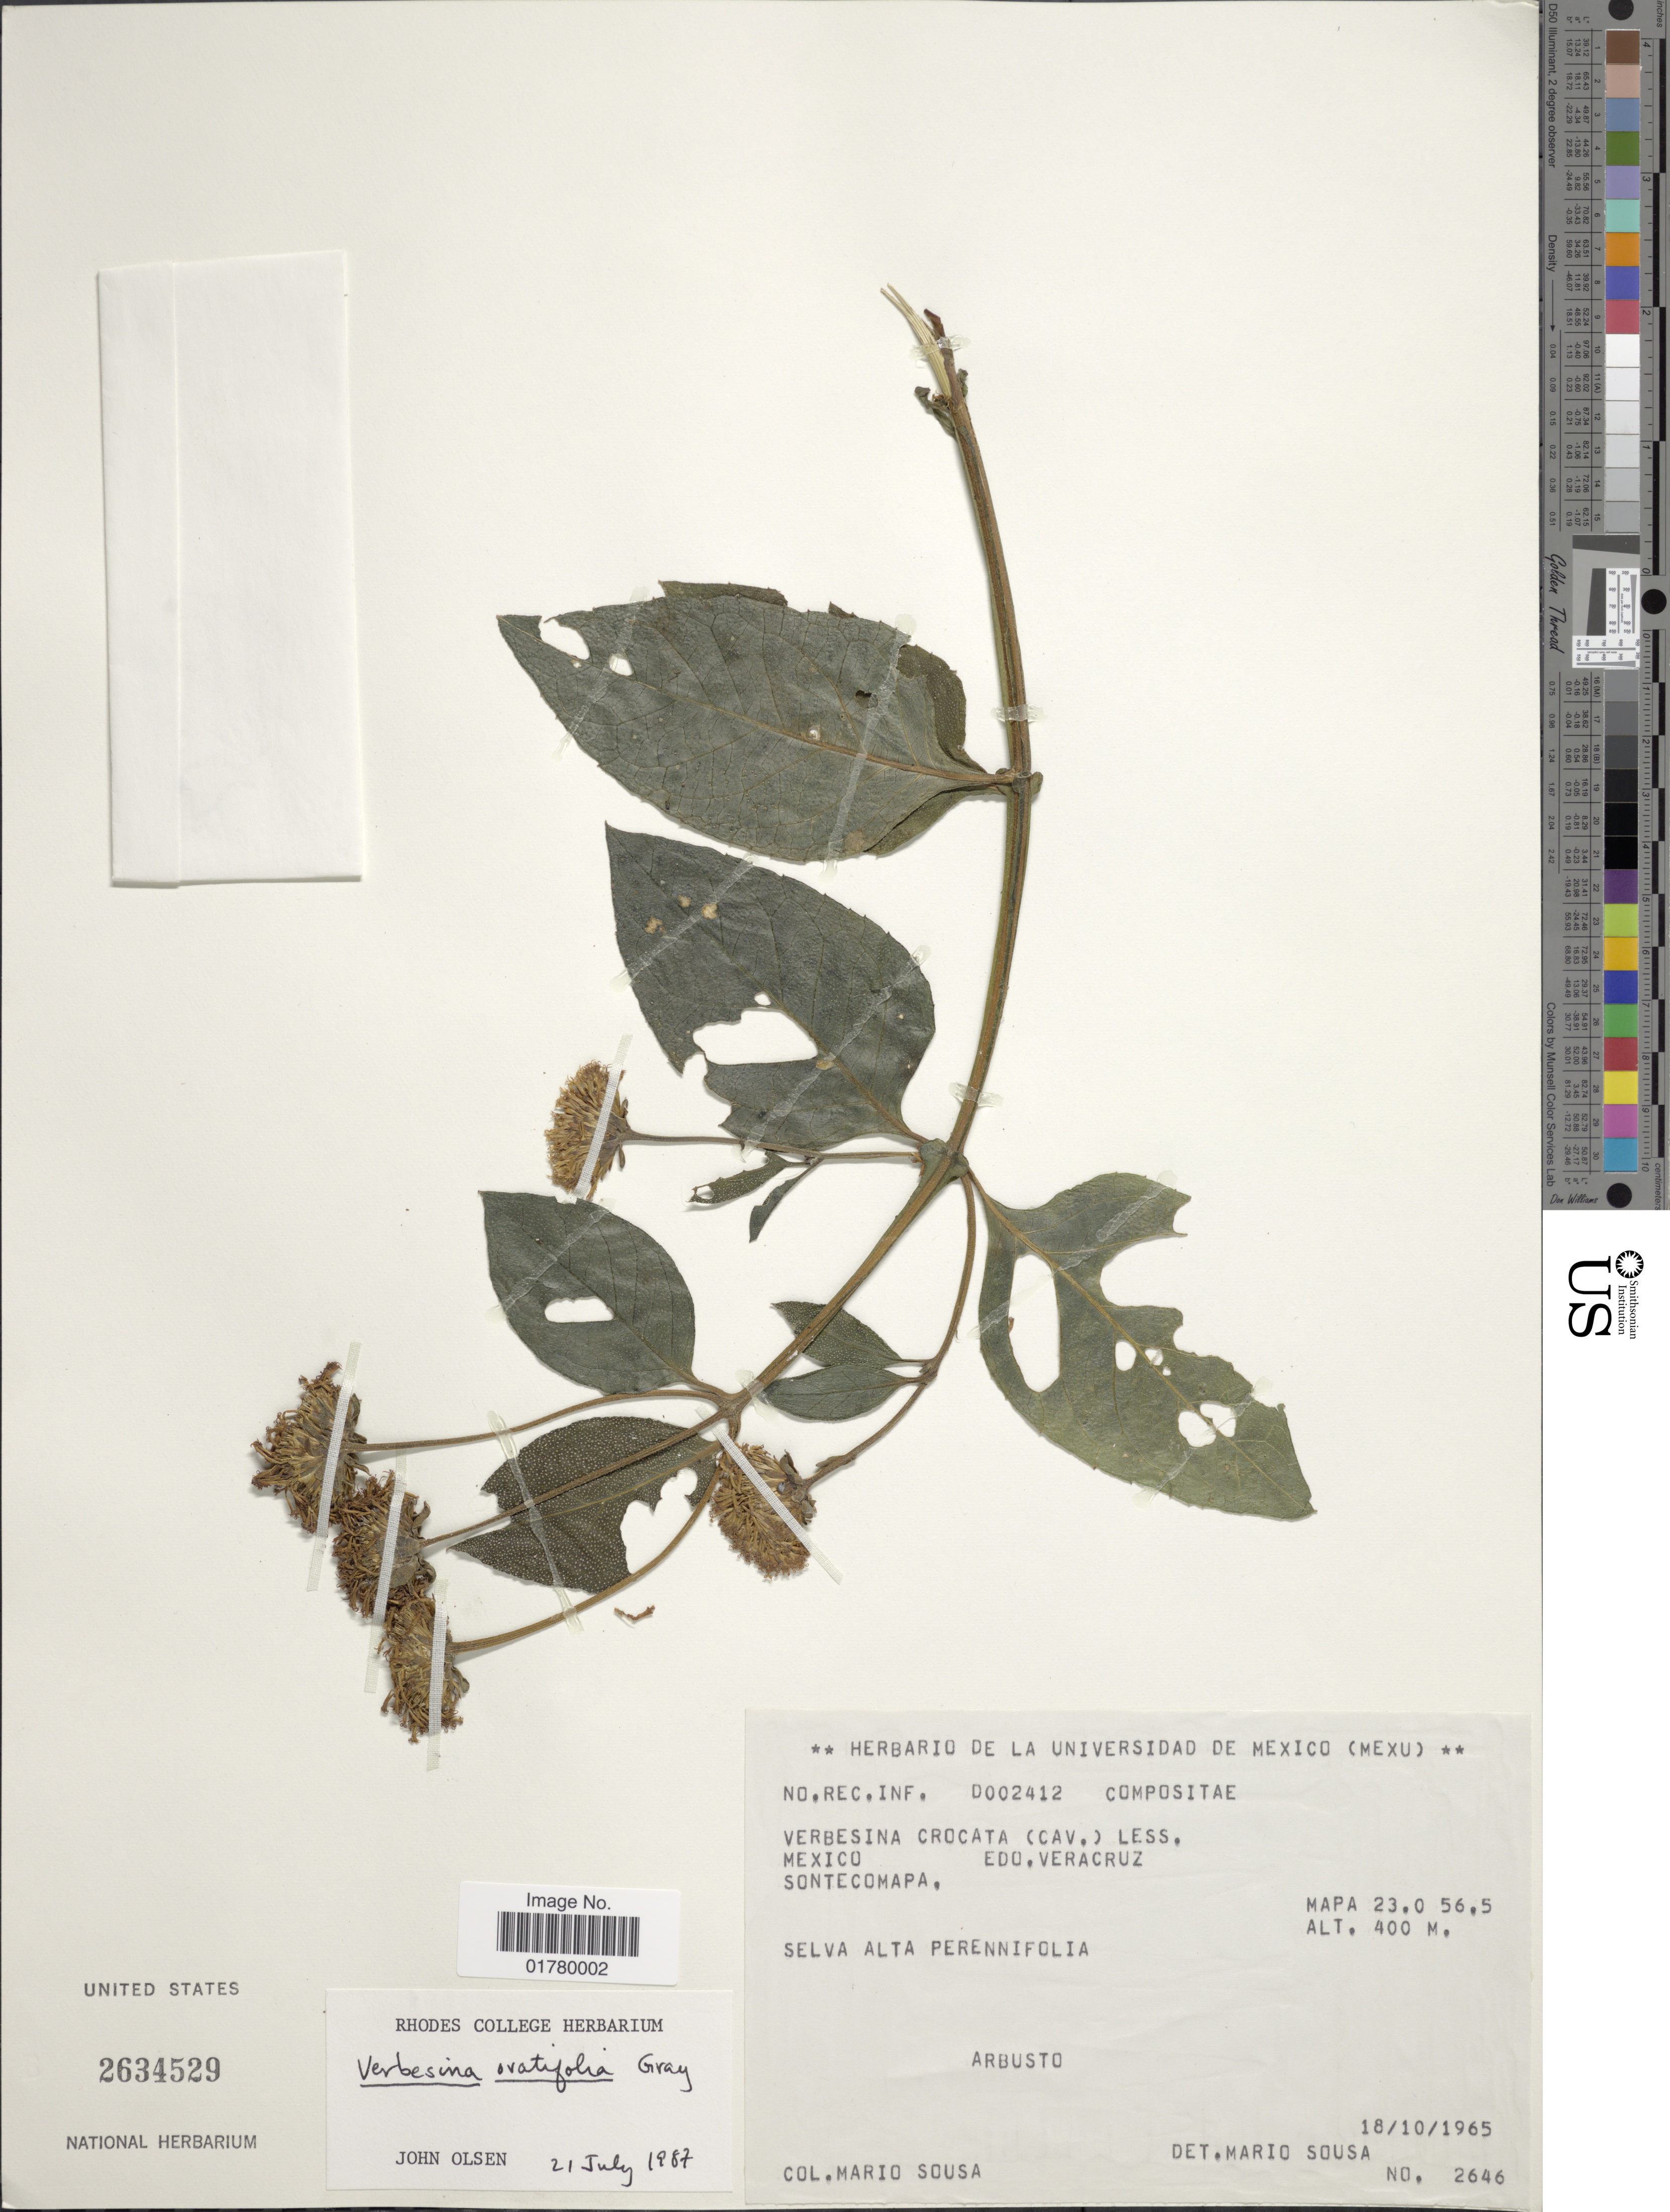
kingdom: Plantae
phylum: Tracheophyta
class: Magnoliopsida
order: Asterales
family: Asteraceae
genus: Verbesina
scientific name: Verbesina ovatifolia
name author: A. Gray ex Hemsl.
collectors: M. Sousa S.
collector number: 2646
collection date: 1965-10-18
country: Mexico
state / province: Veracruz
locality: Veracruz, Sontecomapa, Mapa 23.0 56.5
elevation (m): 400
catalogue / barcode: US 2634529